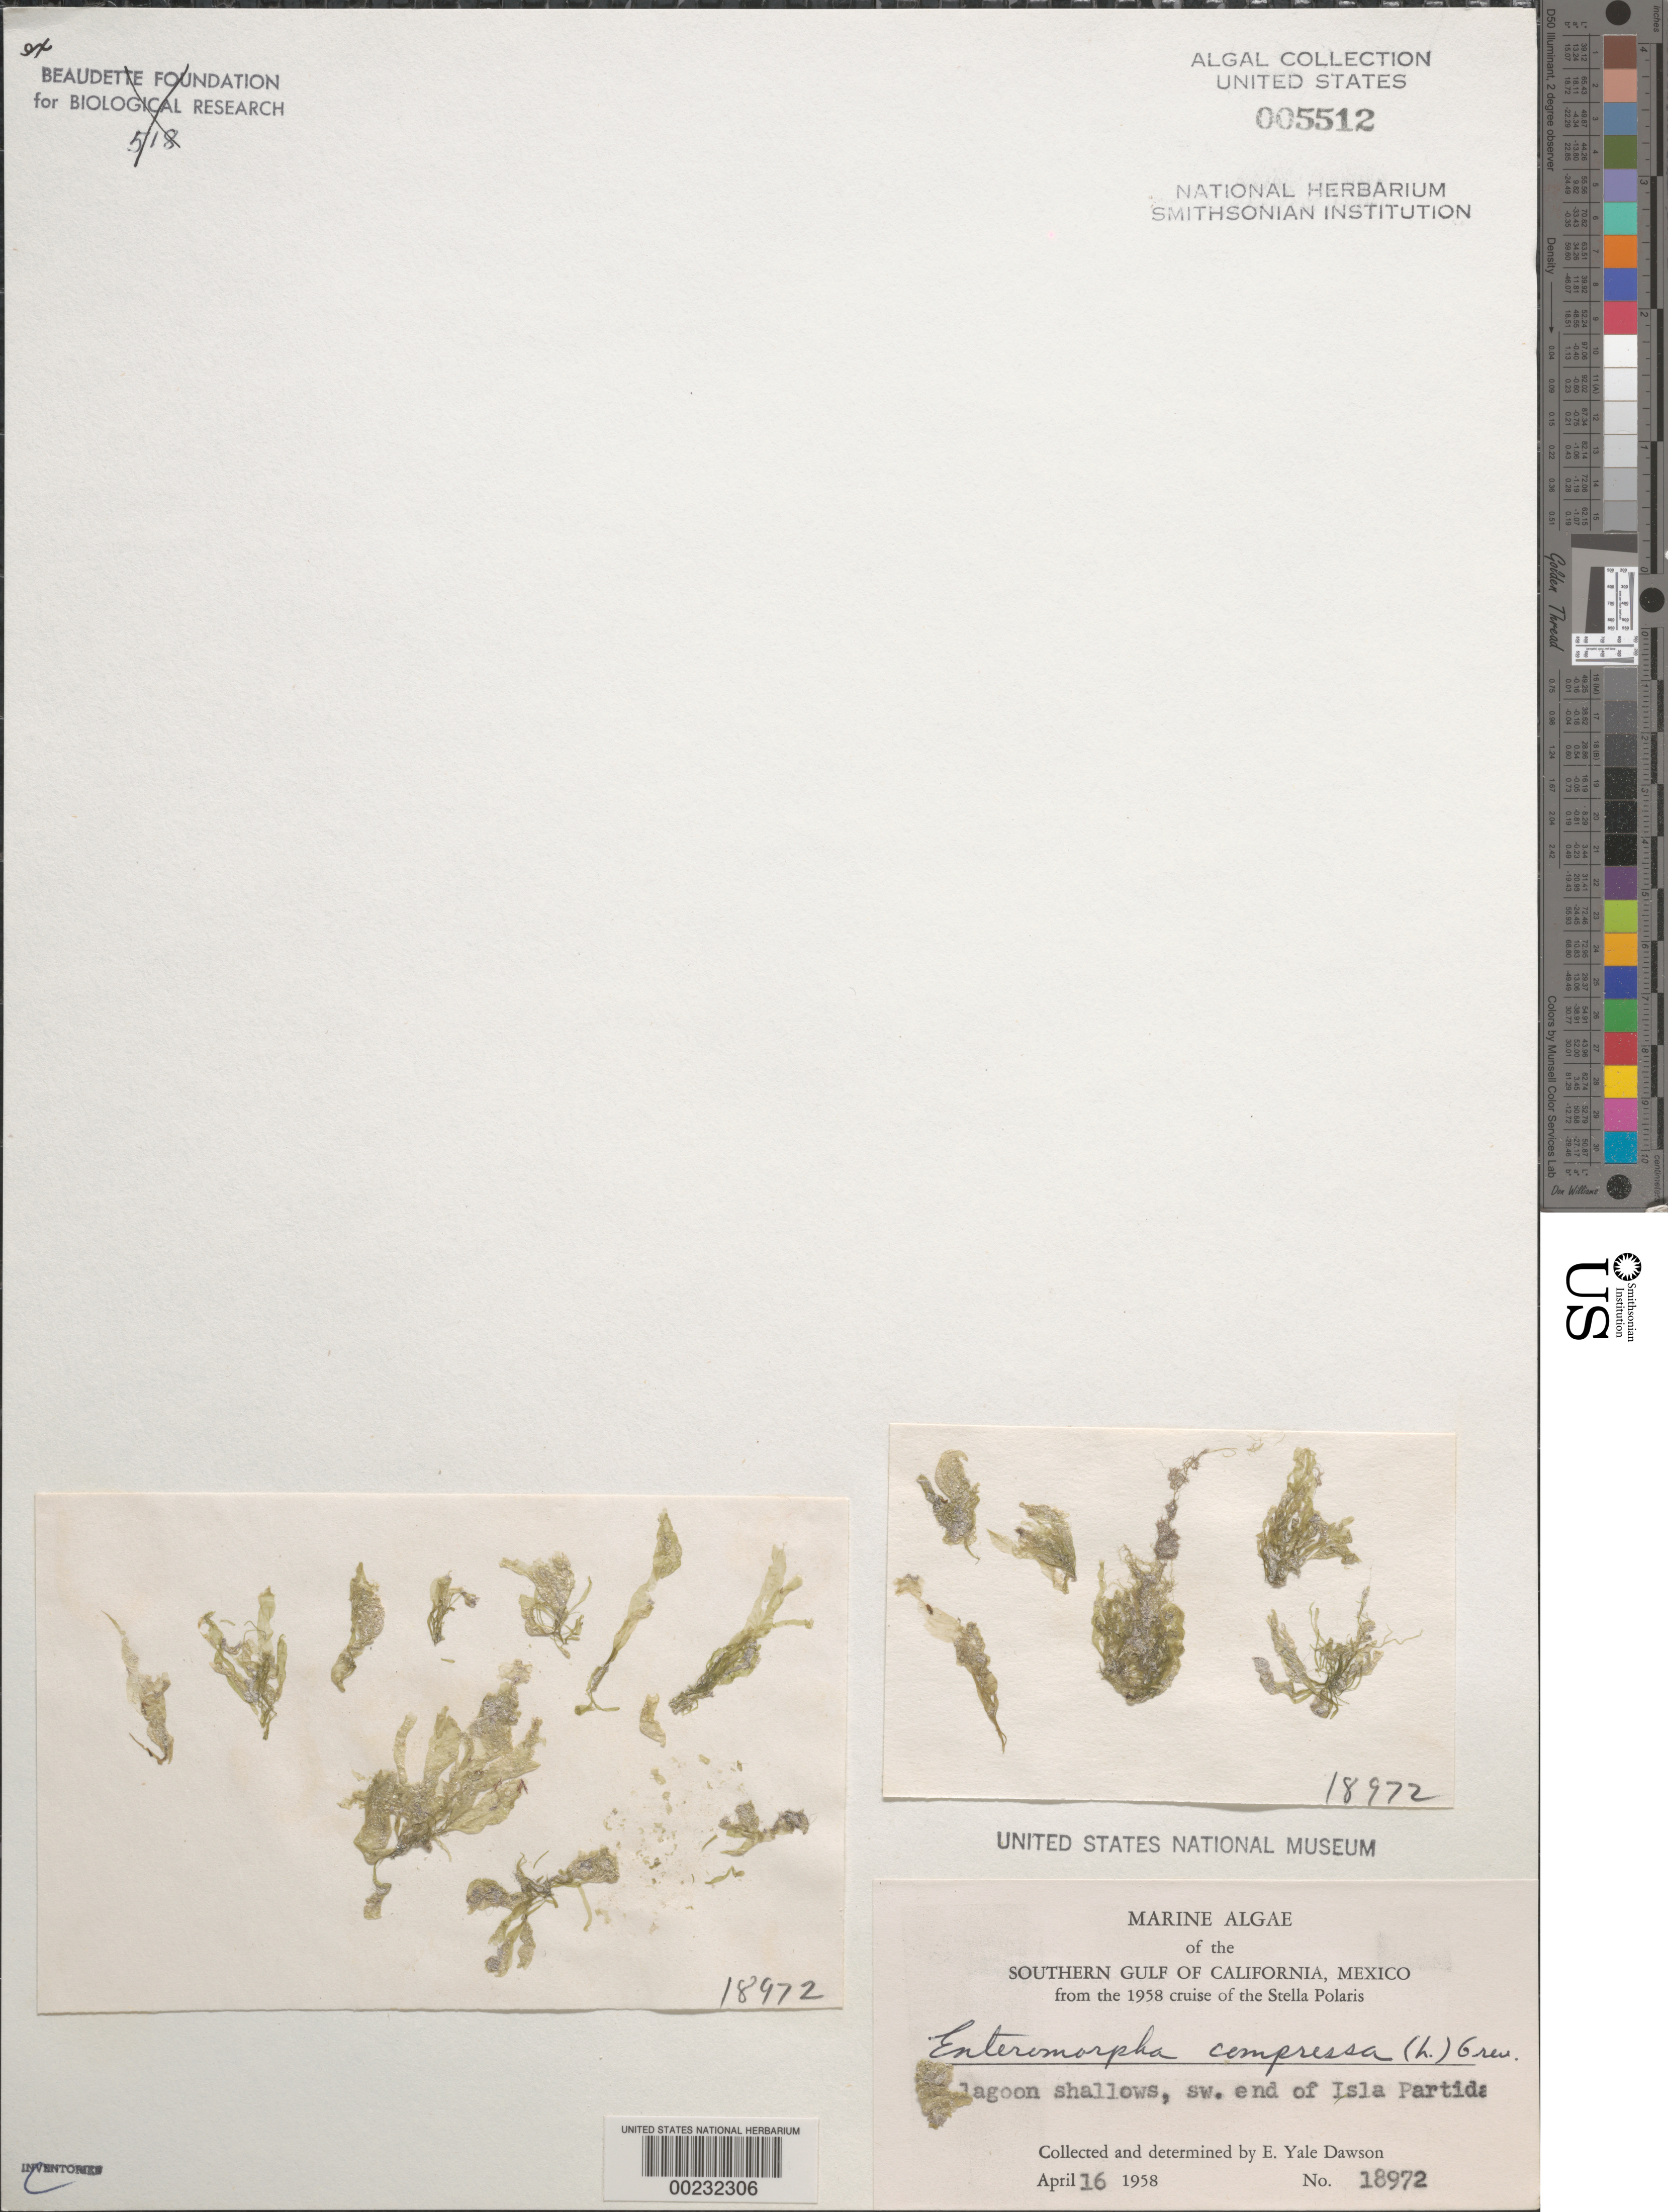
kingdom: Plantae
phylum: Chlorophyta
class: Ulvophyceae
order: Ulvales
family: Ulvaceae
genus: Ulva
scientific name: Ulva compressa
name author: L.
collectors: E. Y. Dawson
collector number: EYD 18972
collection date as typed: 16 Apr 1958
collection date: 1958-04-16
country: Mexico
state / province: Baja California Sur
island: Isla Partida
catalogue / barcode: US 5512